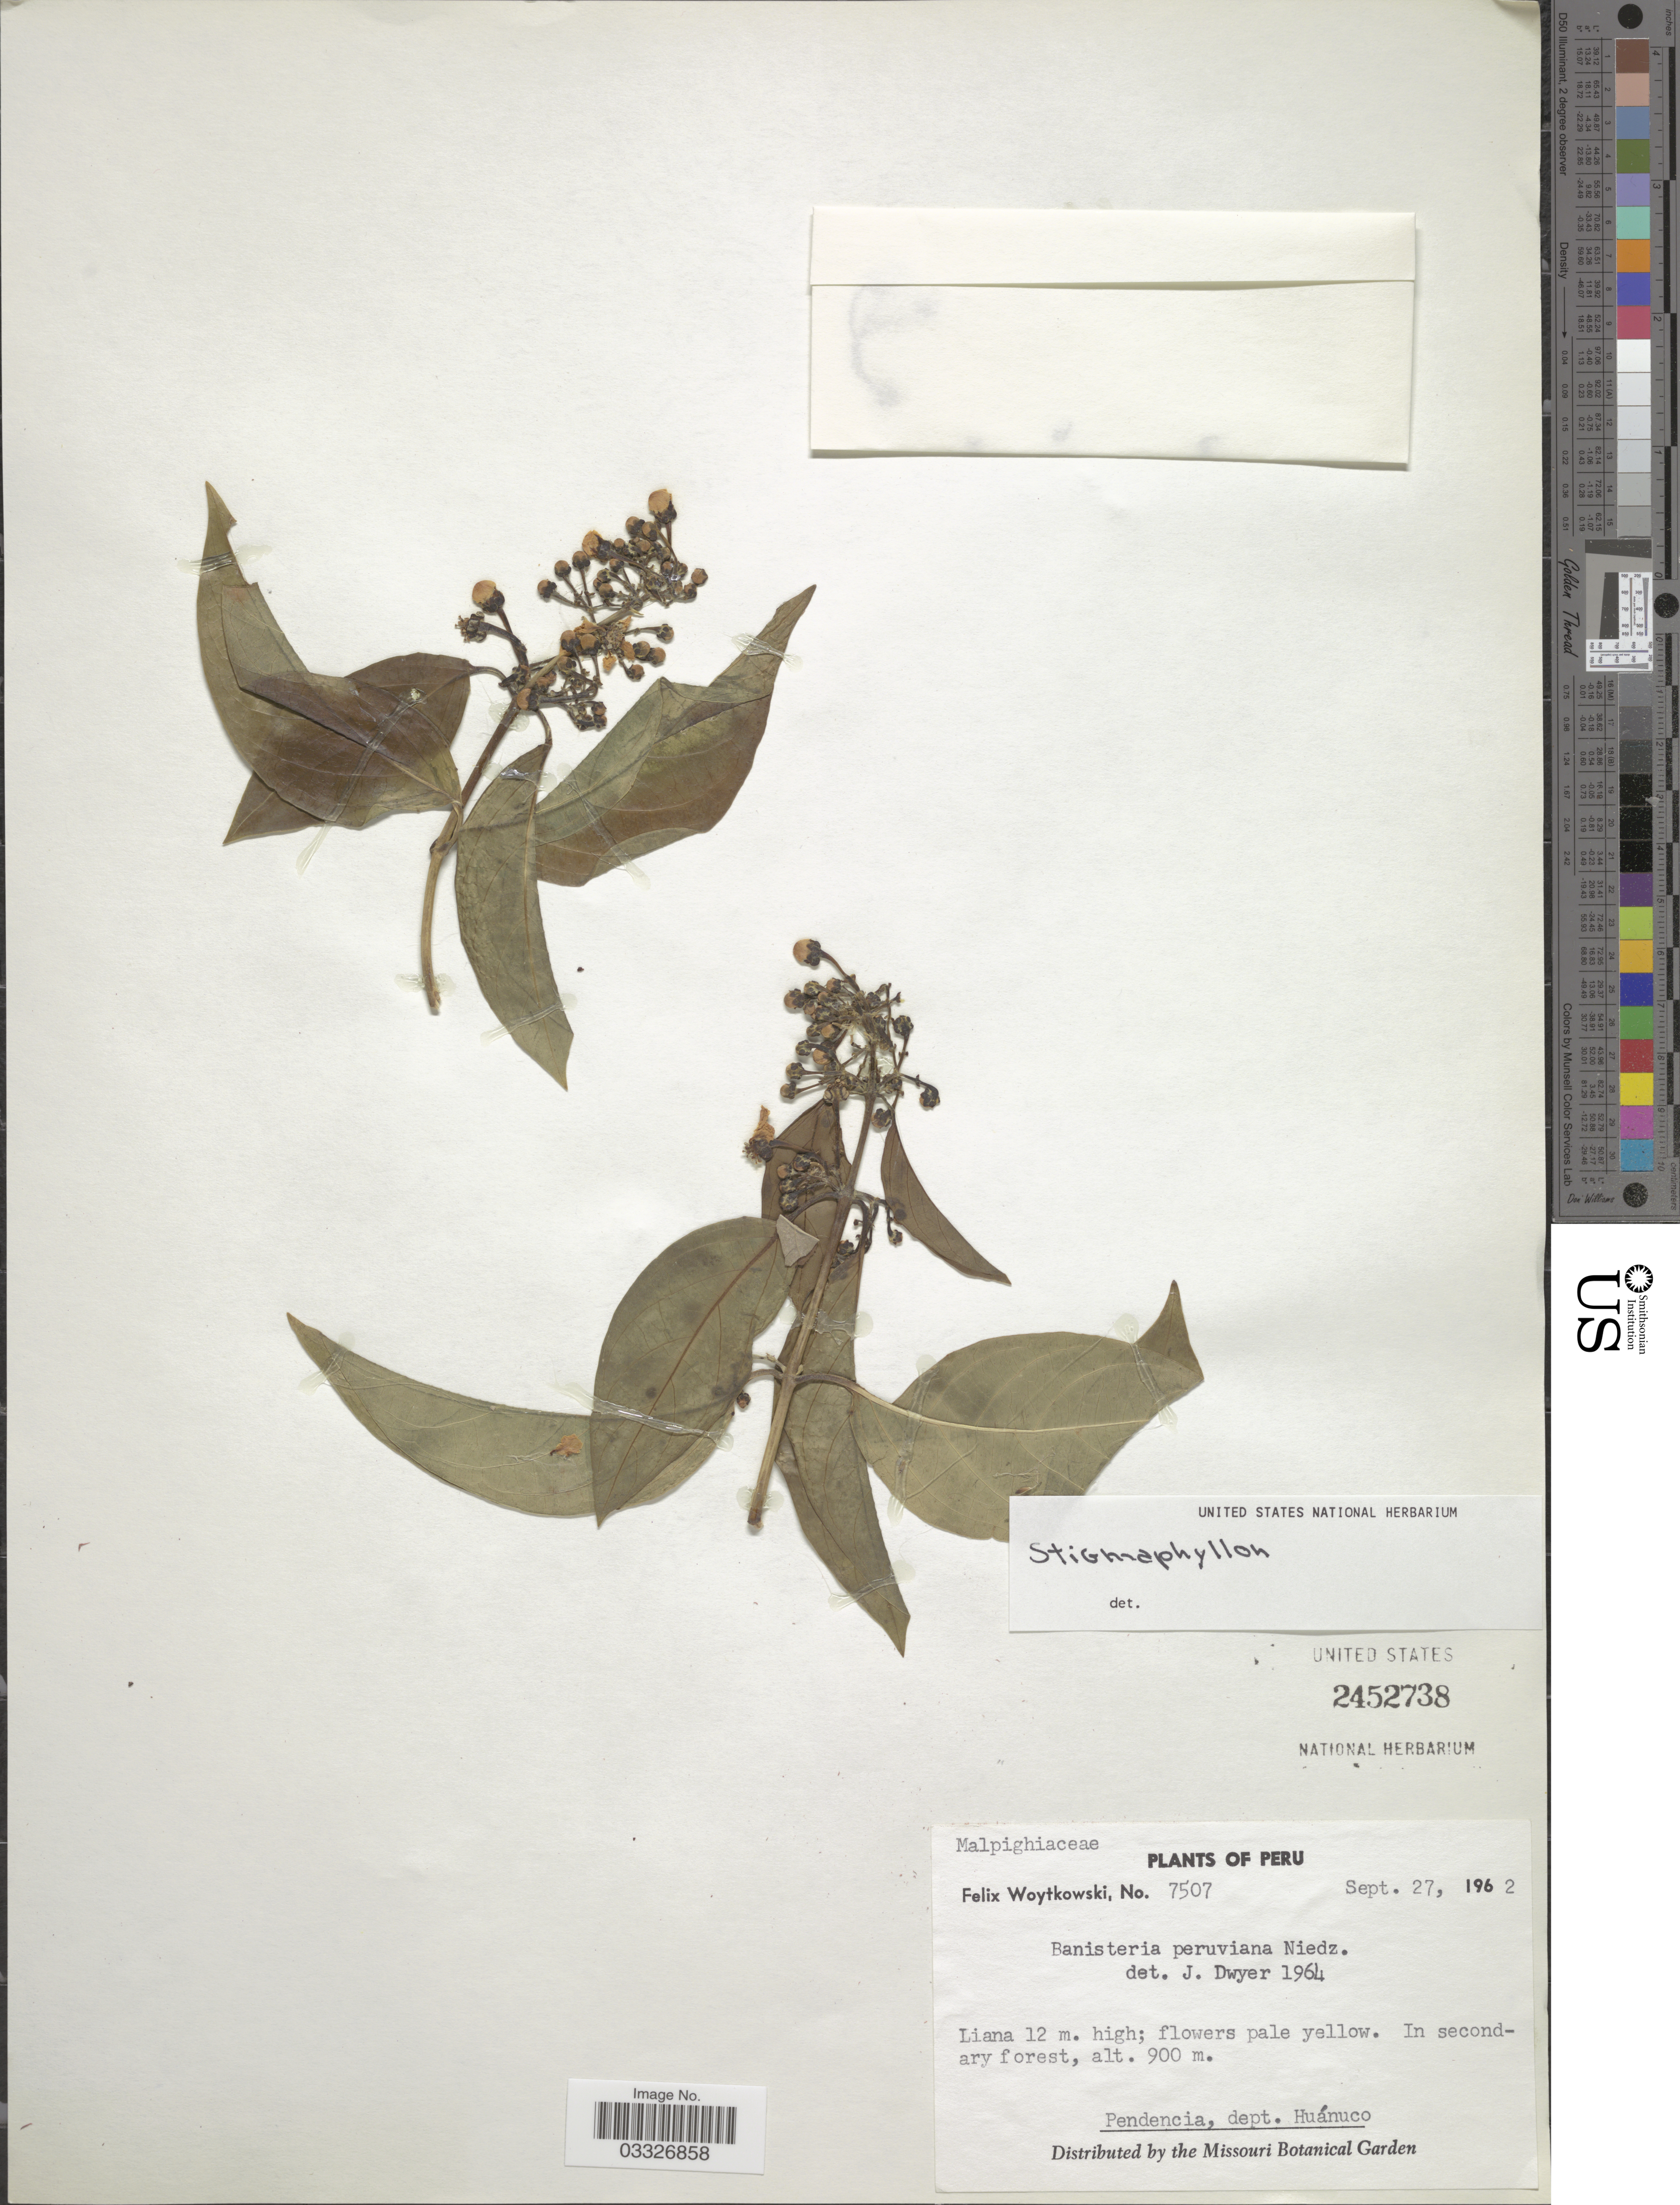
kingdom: Plantae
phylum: Tracheophyta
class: Magnoliopsida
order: Malpighiales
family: Malpighiaceae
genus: Stigmaphyllon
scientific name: Stigmaphyllon sp.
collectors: F. Woytkowski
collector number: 7507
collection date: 1962-09-27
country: Peru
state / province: Huánuco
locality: Pendencia, dept. Huánuco.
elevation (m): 900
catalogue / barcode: US 2452738